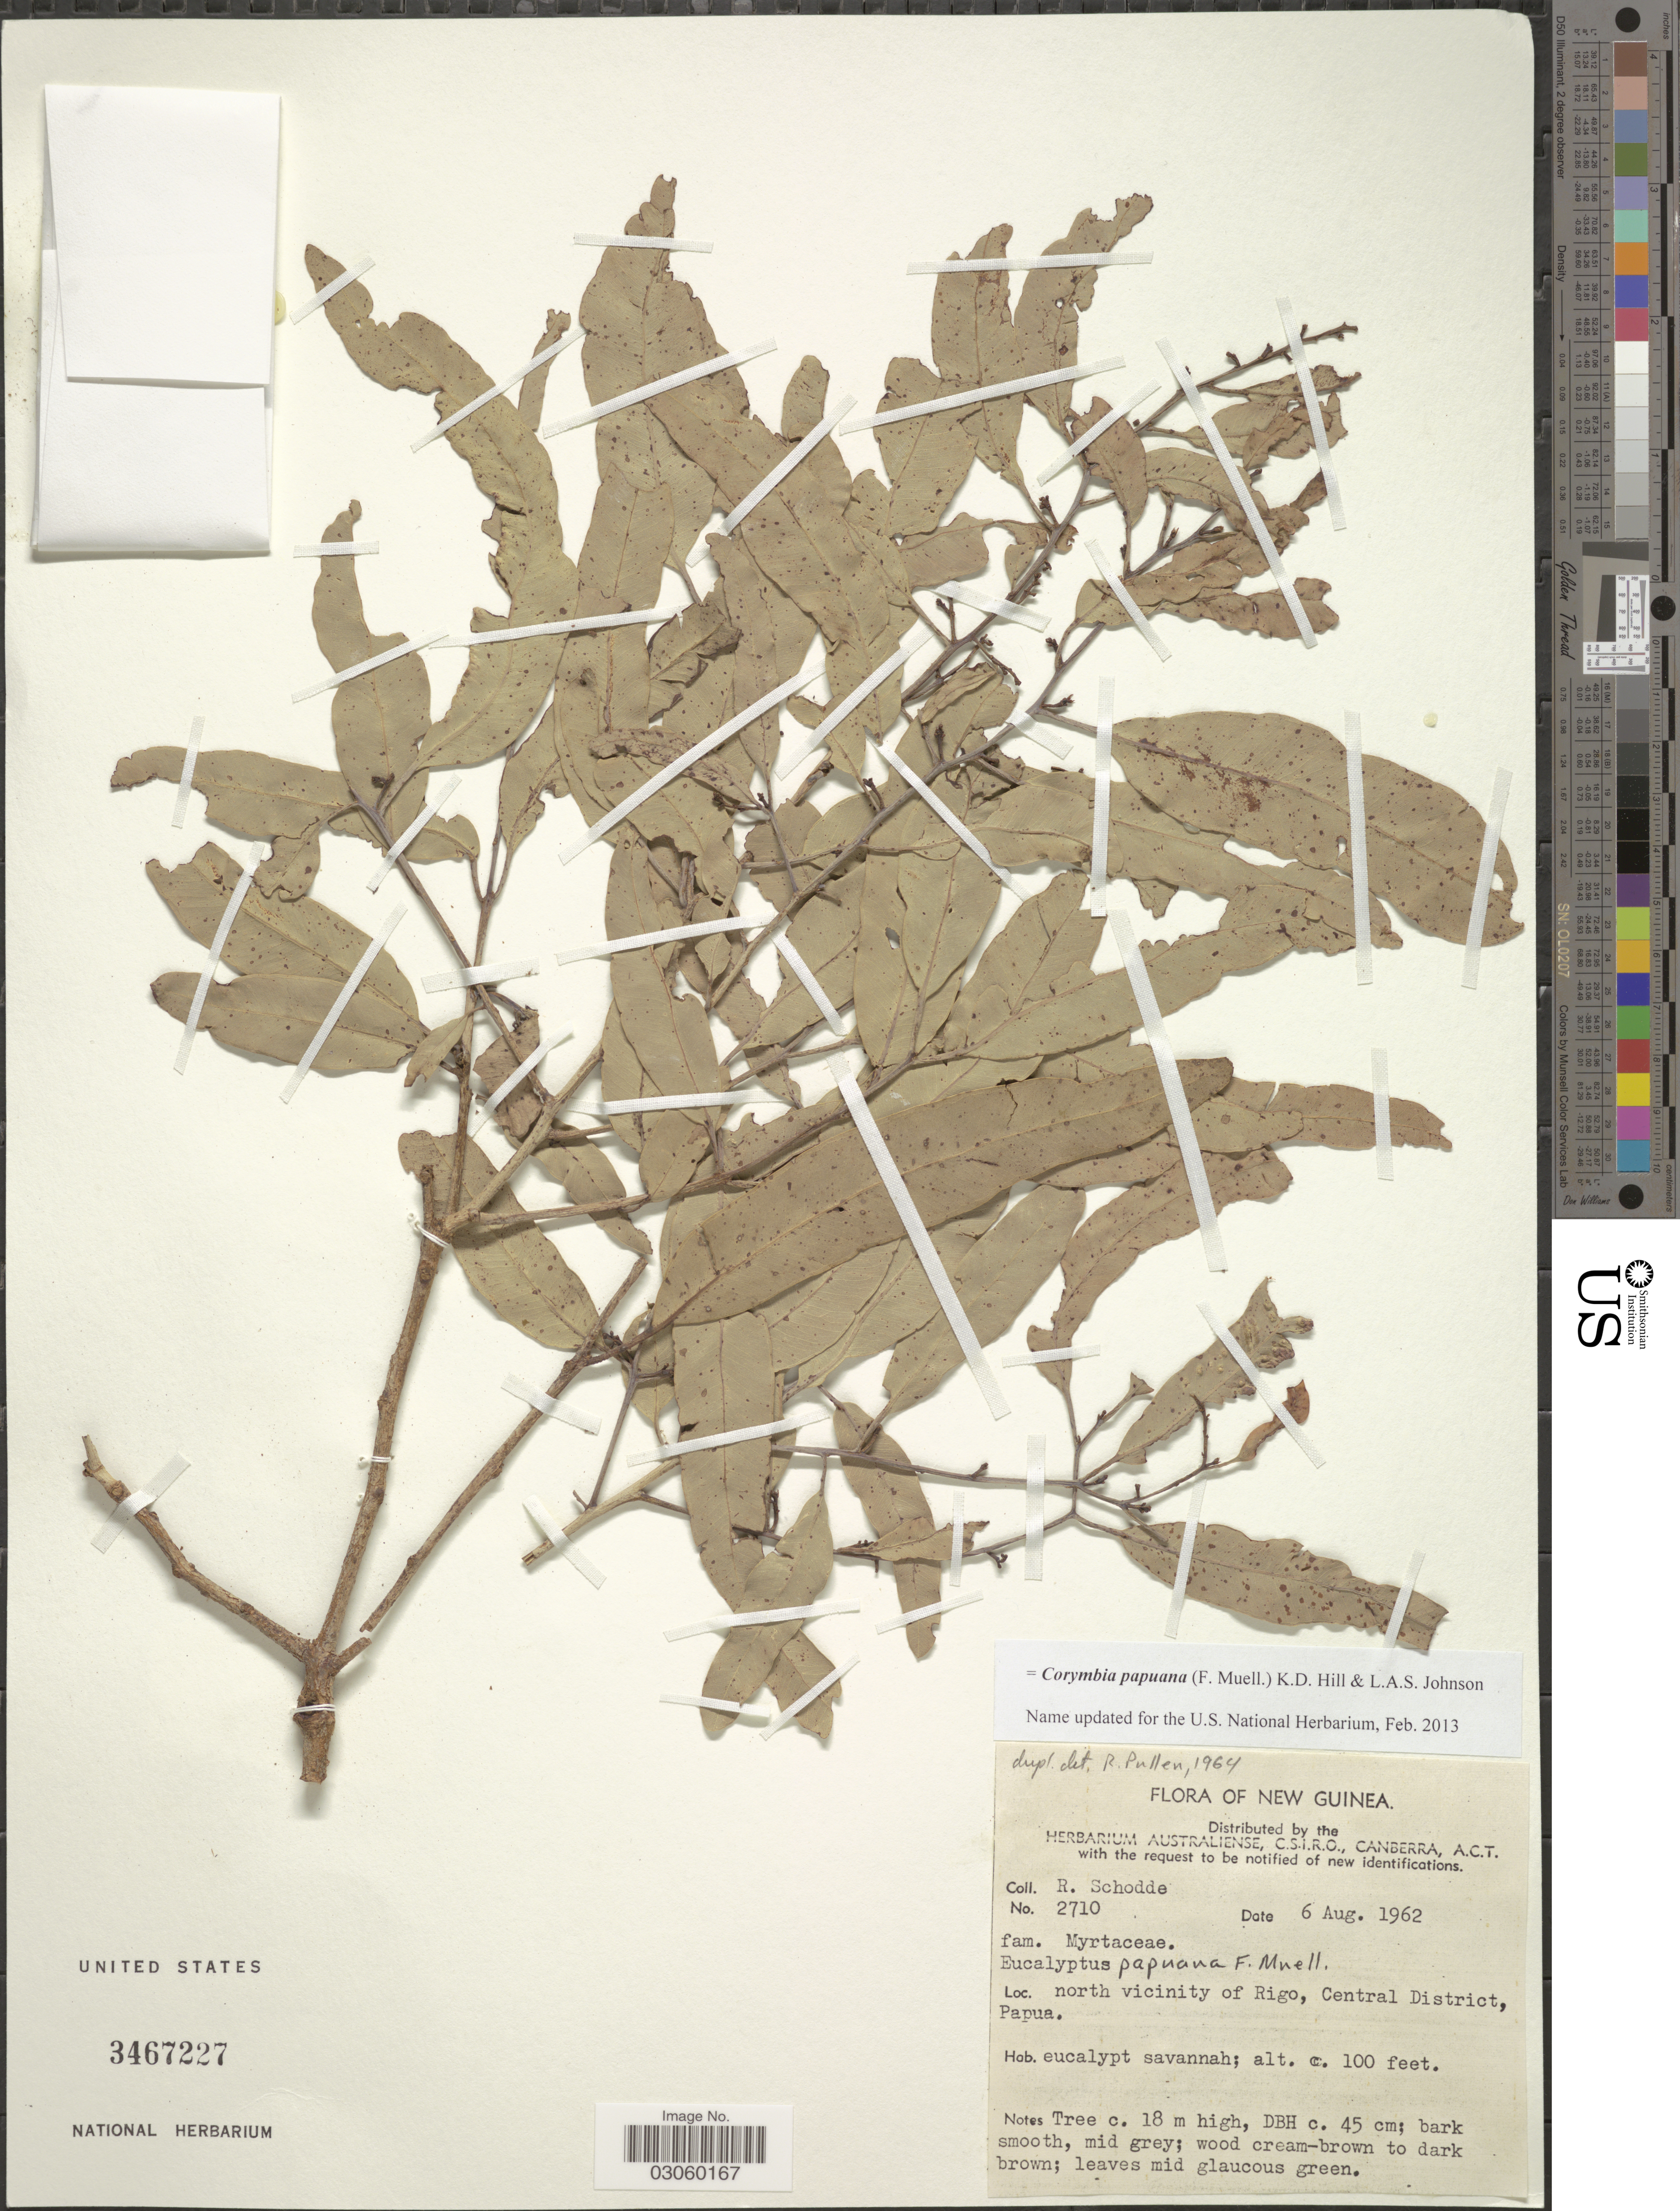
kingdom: Plantae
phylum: Tracheophyta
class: Magnoliopsida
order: Myrtales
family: Myrtaceae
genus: Corymbia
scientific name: Corymbia papuana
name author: (F. Muell.) K.D. Hill & L.A.S. Johnson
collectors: R. Schodde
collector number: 2710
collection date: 1962-08-06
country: Papua New Guinea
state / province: Central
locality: New Guinea, north vicinity of Rigo, Central District, Papua.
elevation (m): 30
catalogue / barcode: US 3467227